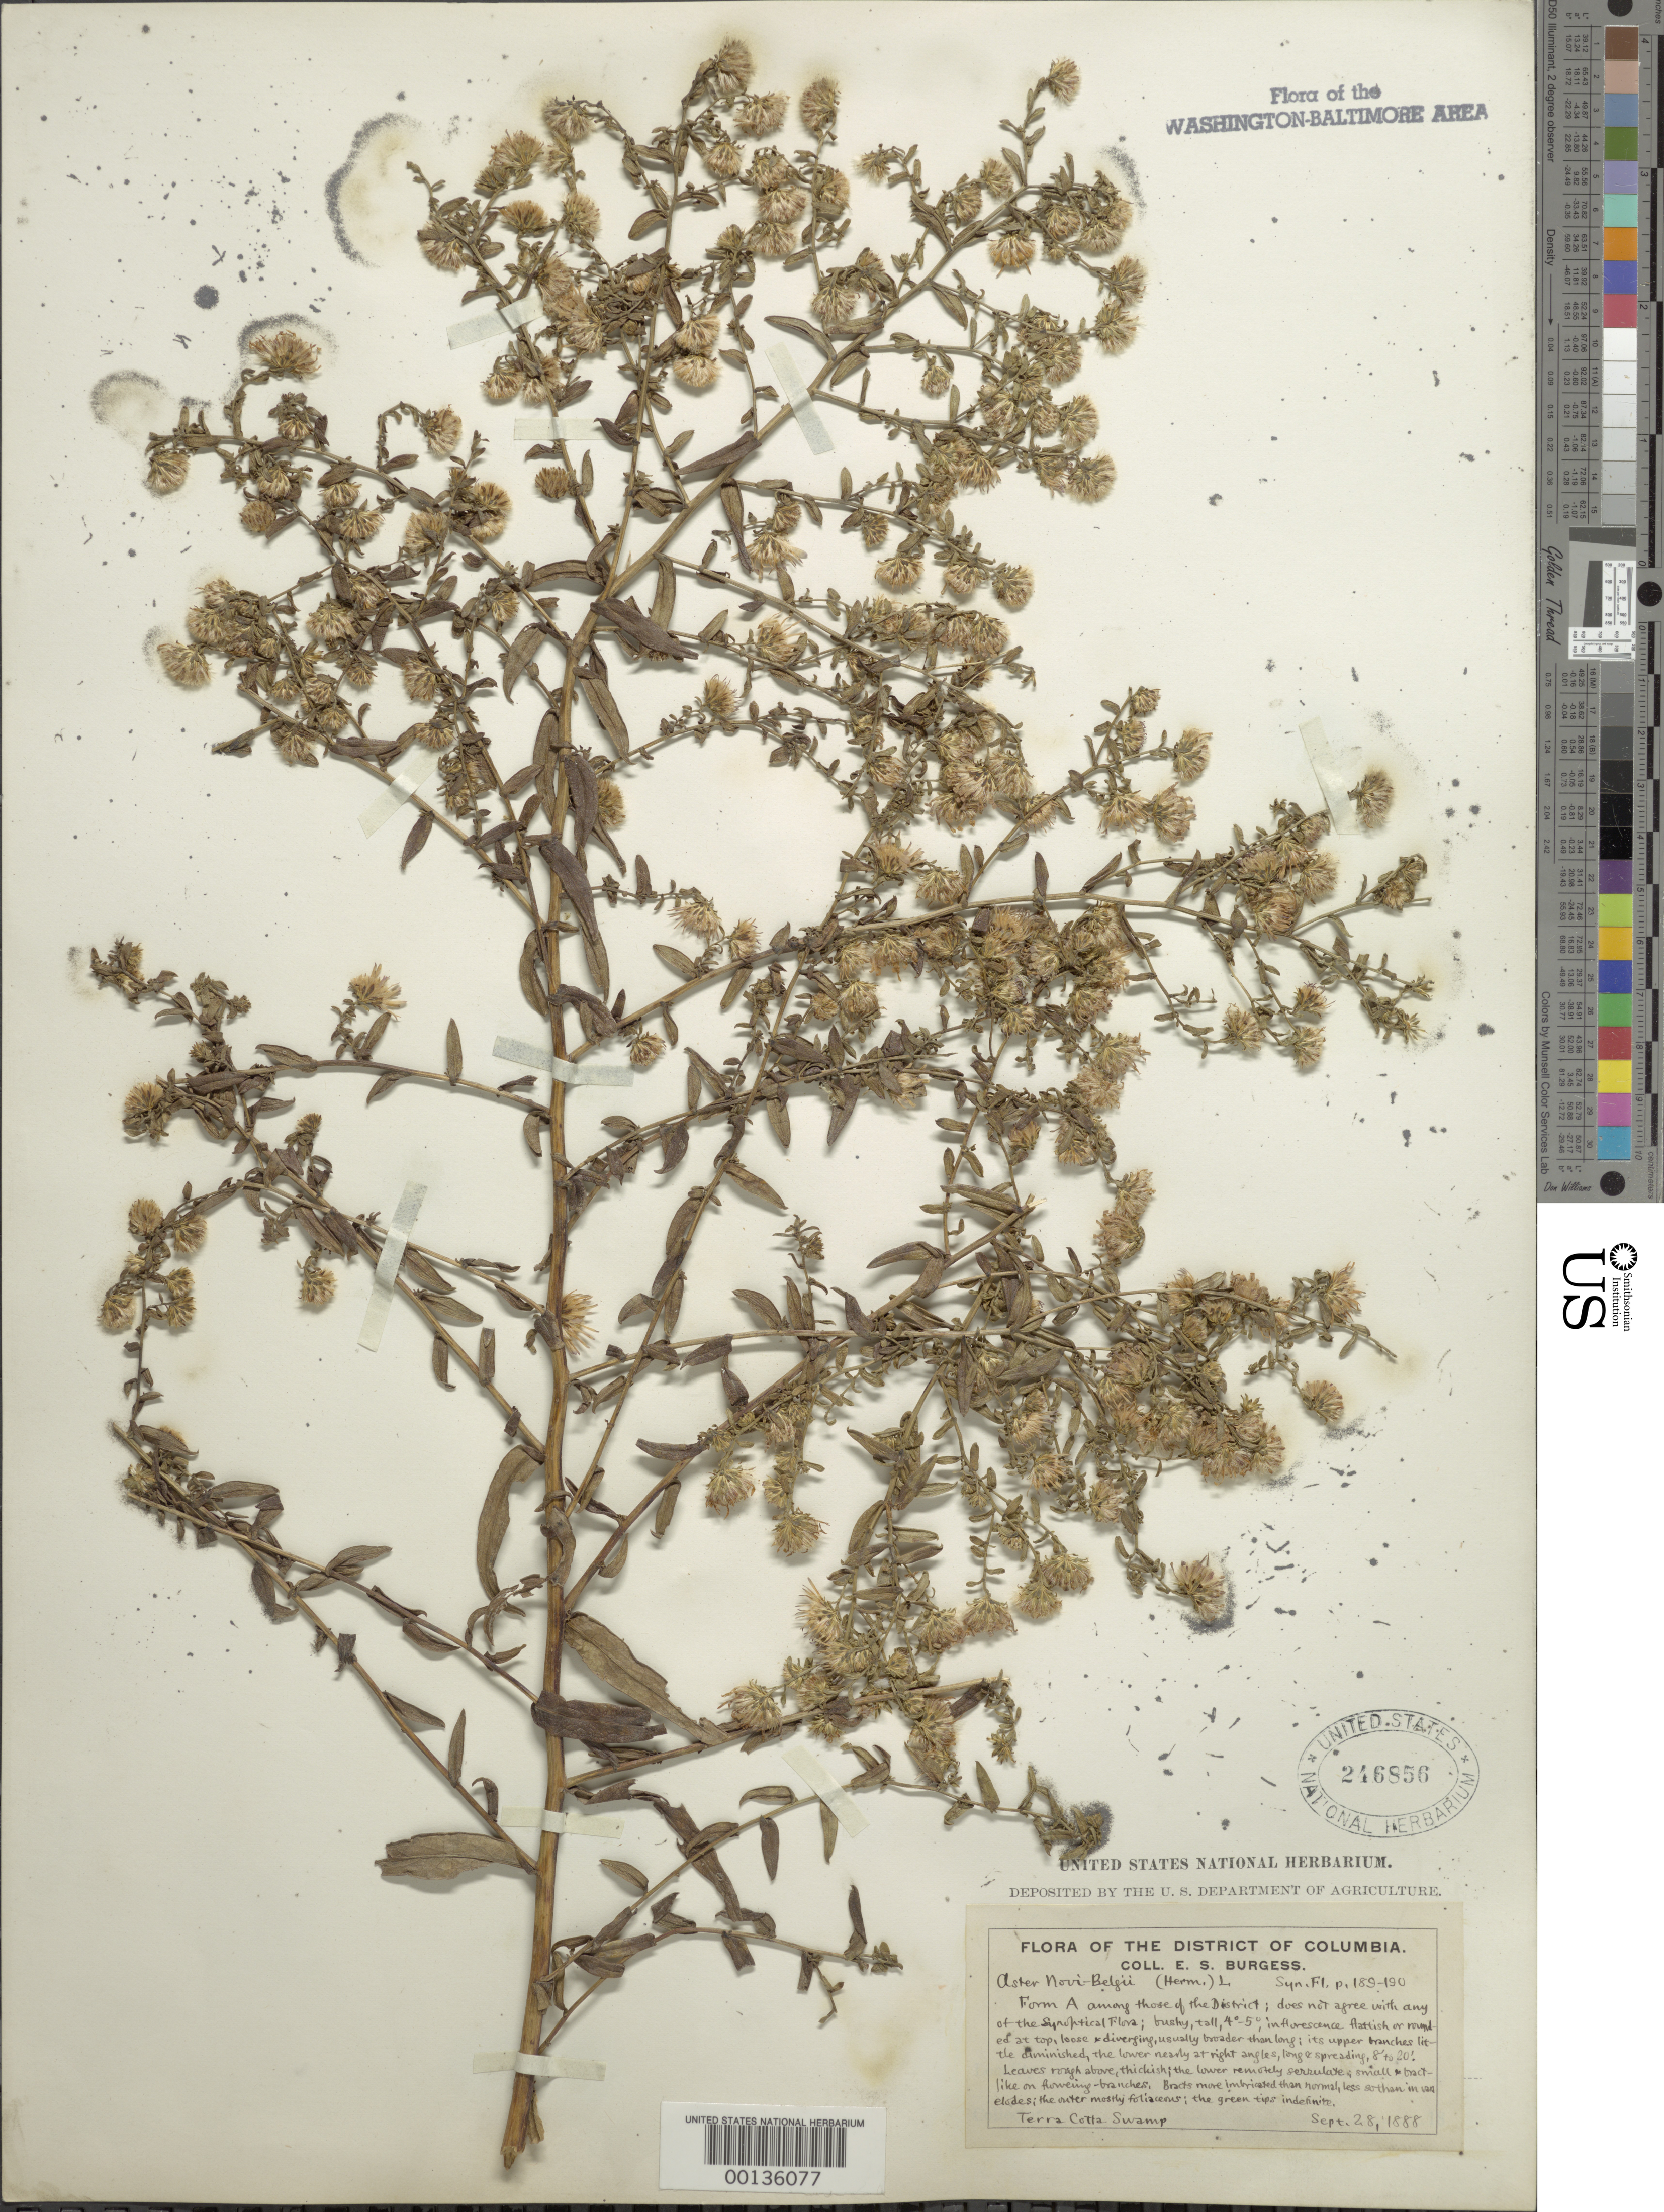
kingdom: Plantae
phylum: Tracheophyta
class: Magnoliopsida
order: Asterales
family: Asteraceae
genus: Symphyotrichum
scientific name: Symphyotrichum novi-belgii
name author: (L.) G.L. Nesom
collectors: E. Burgess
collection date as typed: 28 Sep 1888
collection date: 1888-09-28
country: United States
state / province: District of Columbia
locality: Terra Cotta Swamp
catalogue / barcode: US 246856